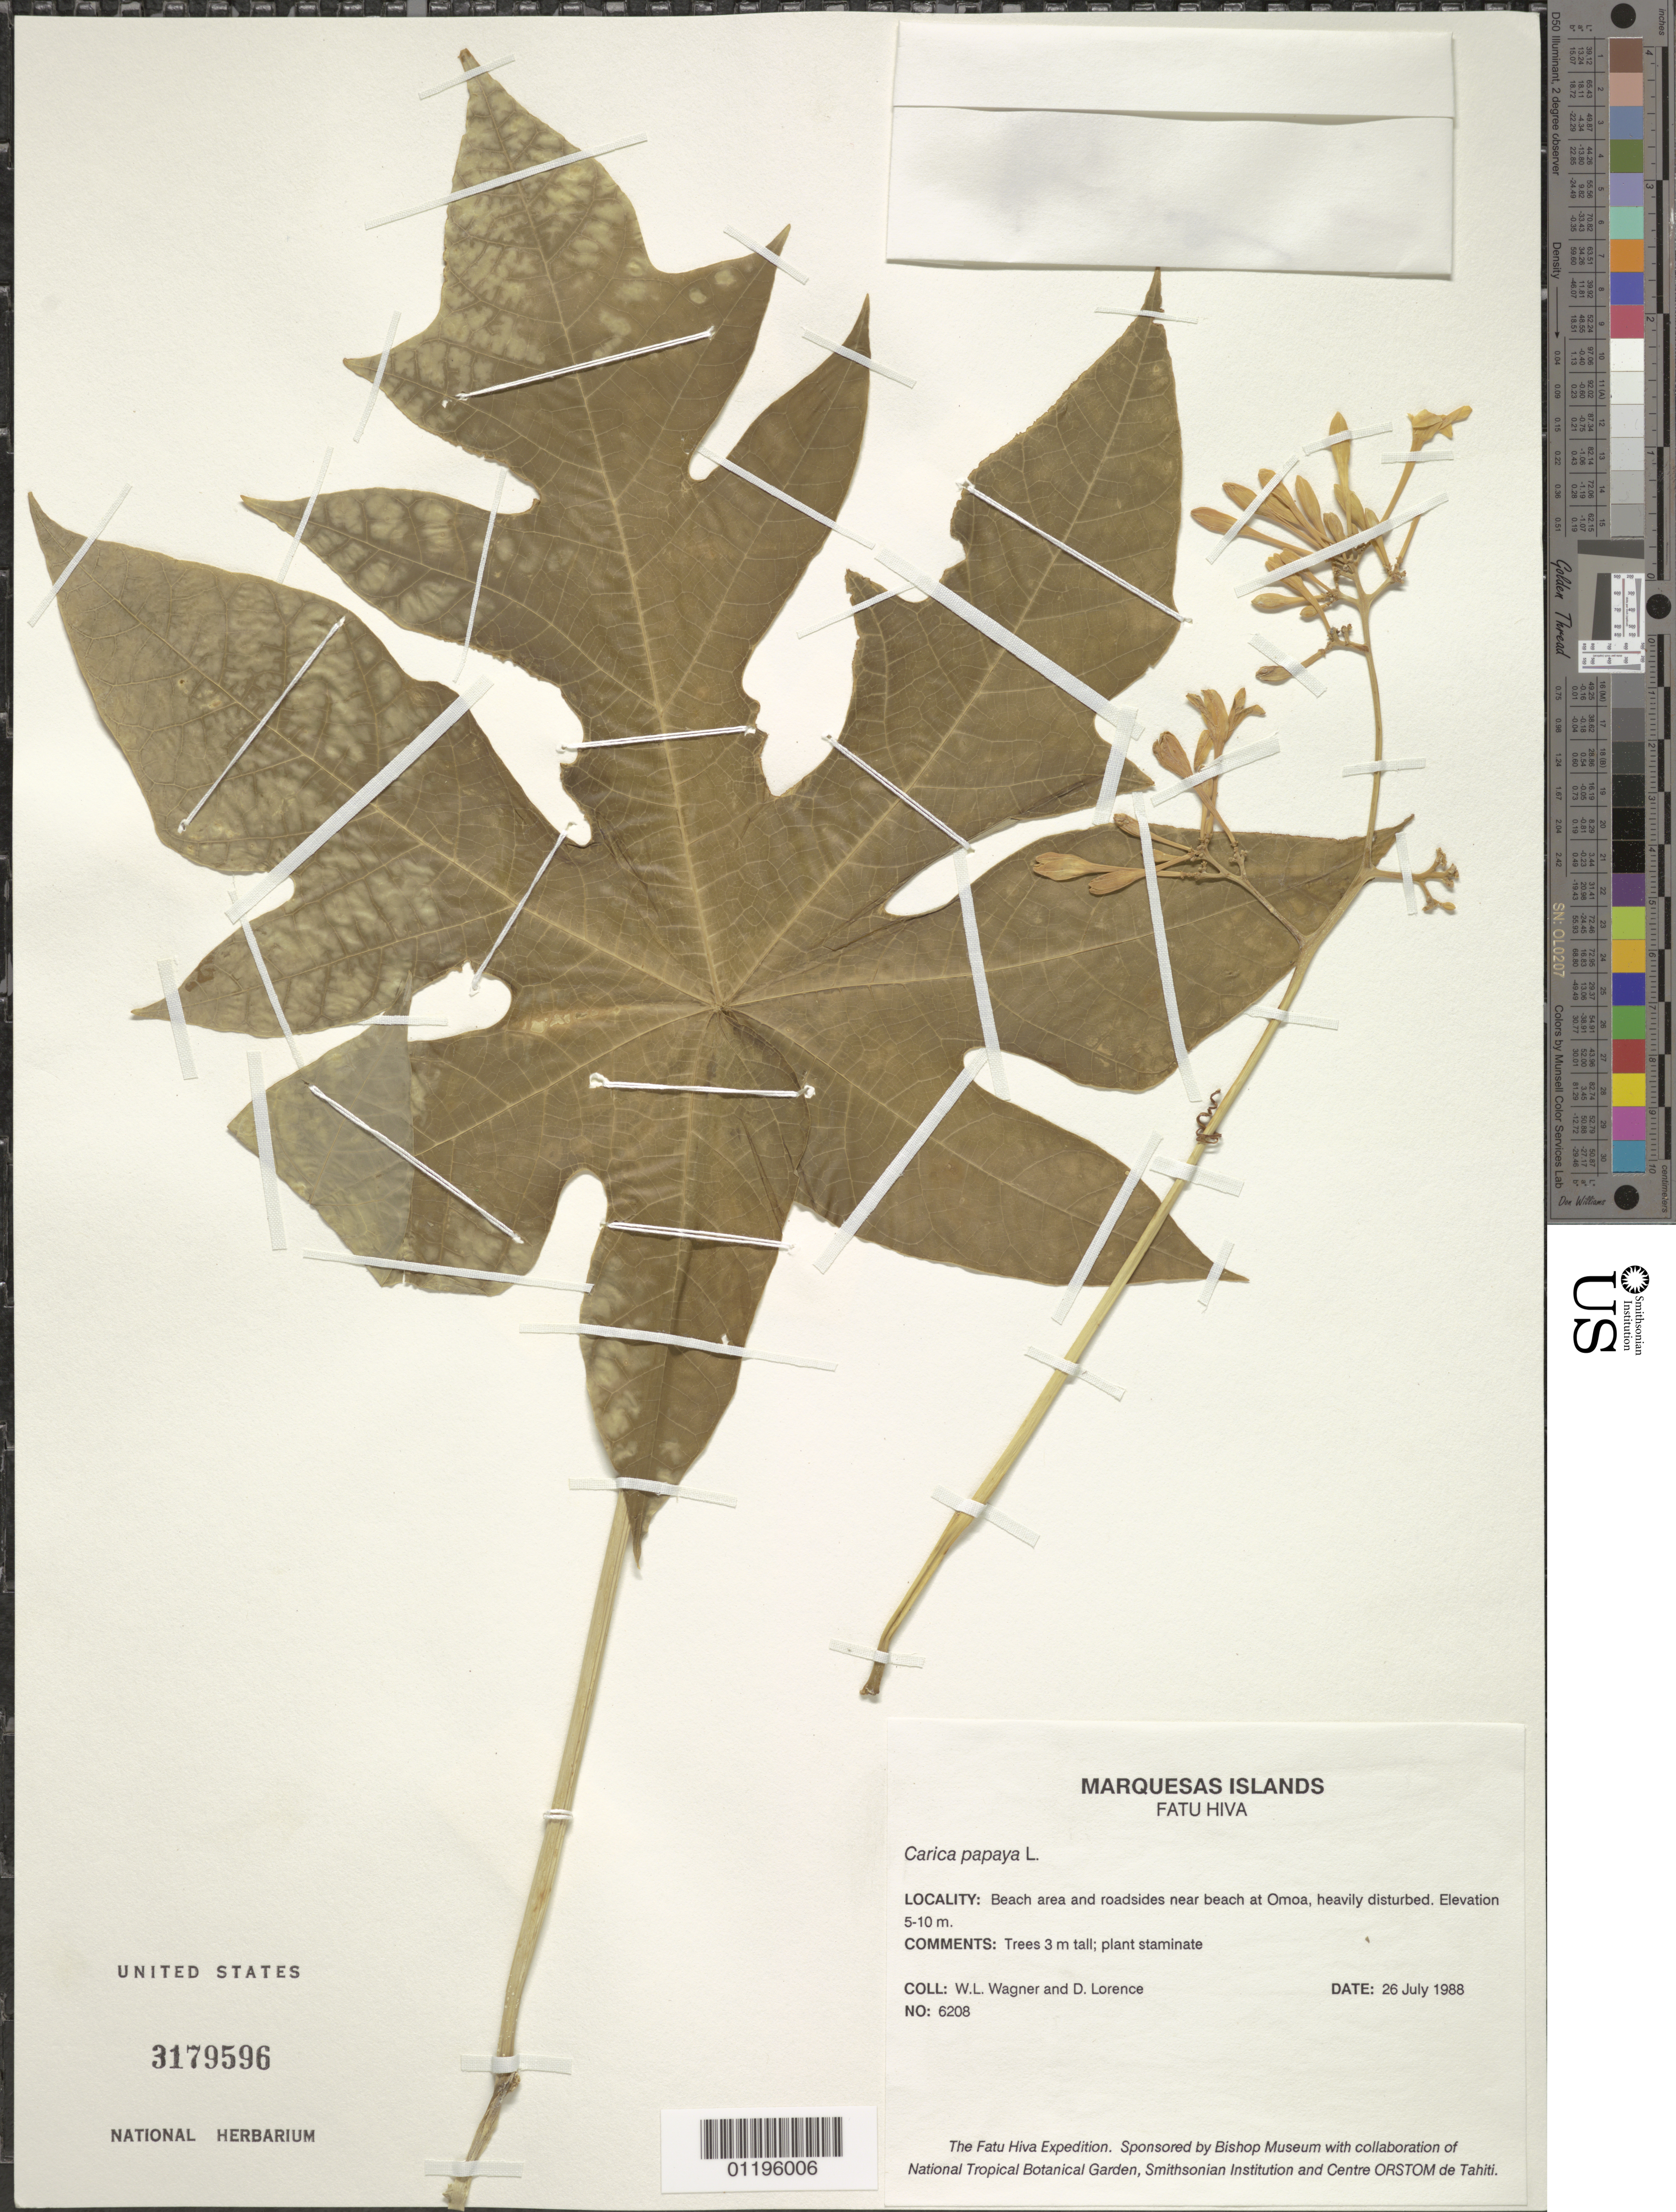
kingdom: Plantae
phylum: Tracheophyta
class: Magnoliopsida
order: Brassicales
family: Caricaceae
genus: Carica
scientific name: Carica papaya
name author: L.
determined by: Florence, J.; Wagner, W. L.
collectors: W. L. Wagner & D. Lorence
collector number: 6208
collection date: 1988-07-26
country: French Polynesia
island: Fatu Hiva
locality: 'Omo'a, beach area and roadsides near beach, heavily disturbed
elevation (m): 5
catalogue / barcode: US 3179596